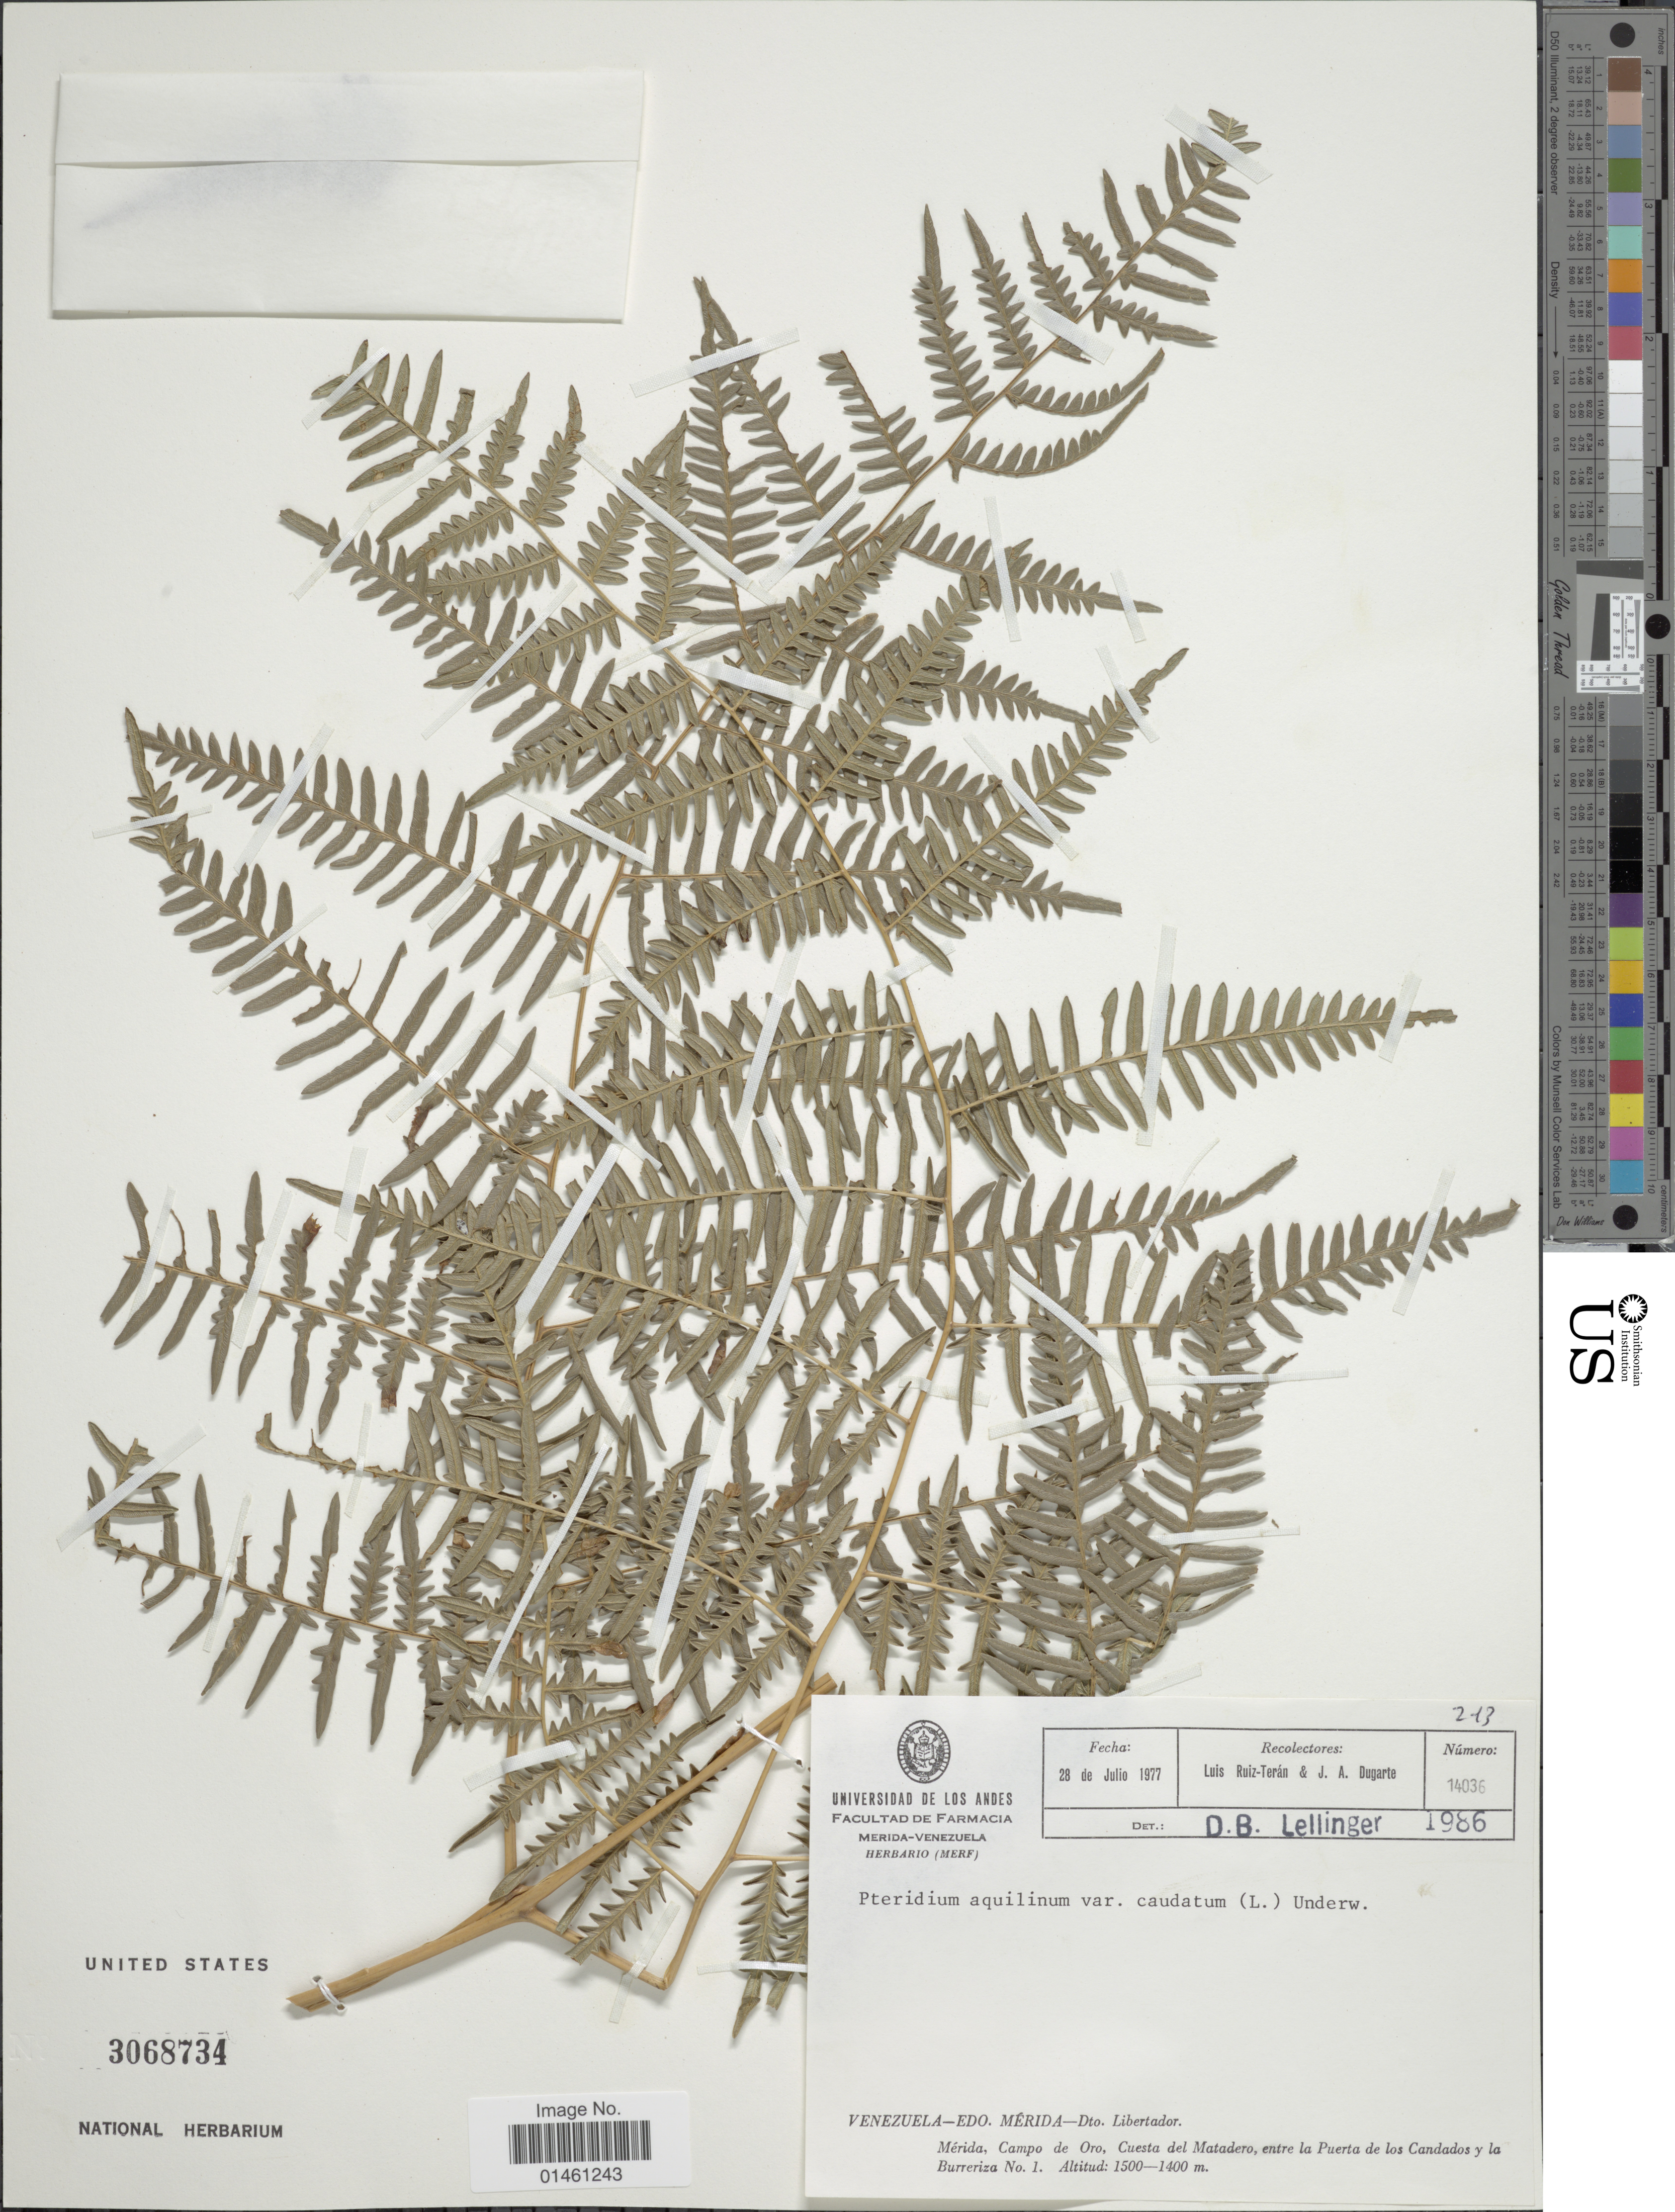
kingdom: Plantae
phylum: Tracheophyta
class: Polypodiopsida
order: Polypodiales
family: Dennstaedtiaceae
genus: Pteridium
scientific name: Pteridium caudatum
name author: (L.) Maxon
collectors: L. E. Ruíz-Terán & J. Dugarte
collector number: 14036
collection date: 1977-07-28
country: Venezuela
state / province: Mérida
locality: Venezuela-Edo. Mérida-Dto. Libertador, Mérida, campo de Oro, del Matadero, entre la Puerto de los Candados y la Burreriza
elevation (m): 1400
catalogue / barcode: US 3068734